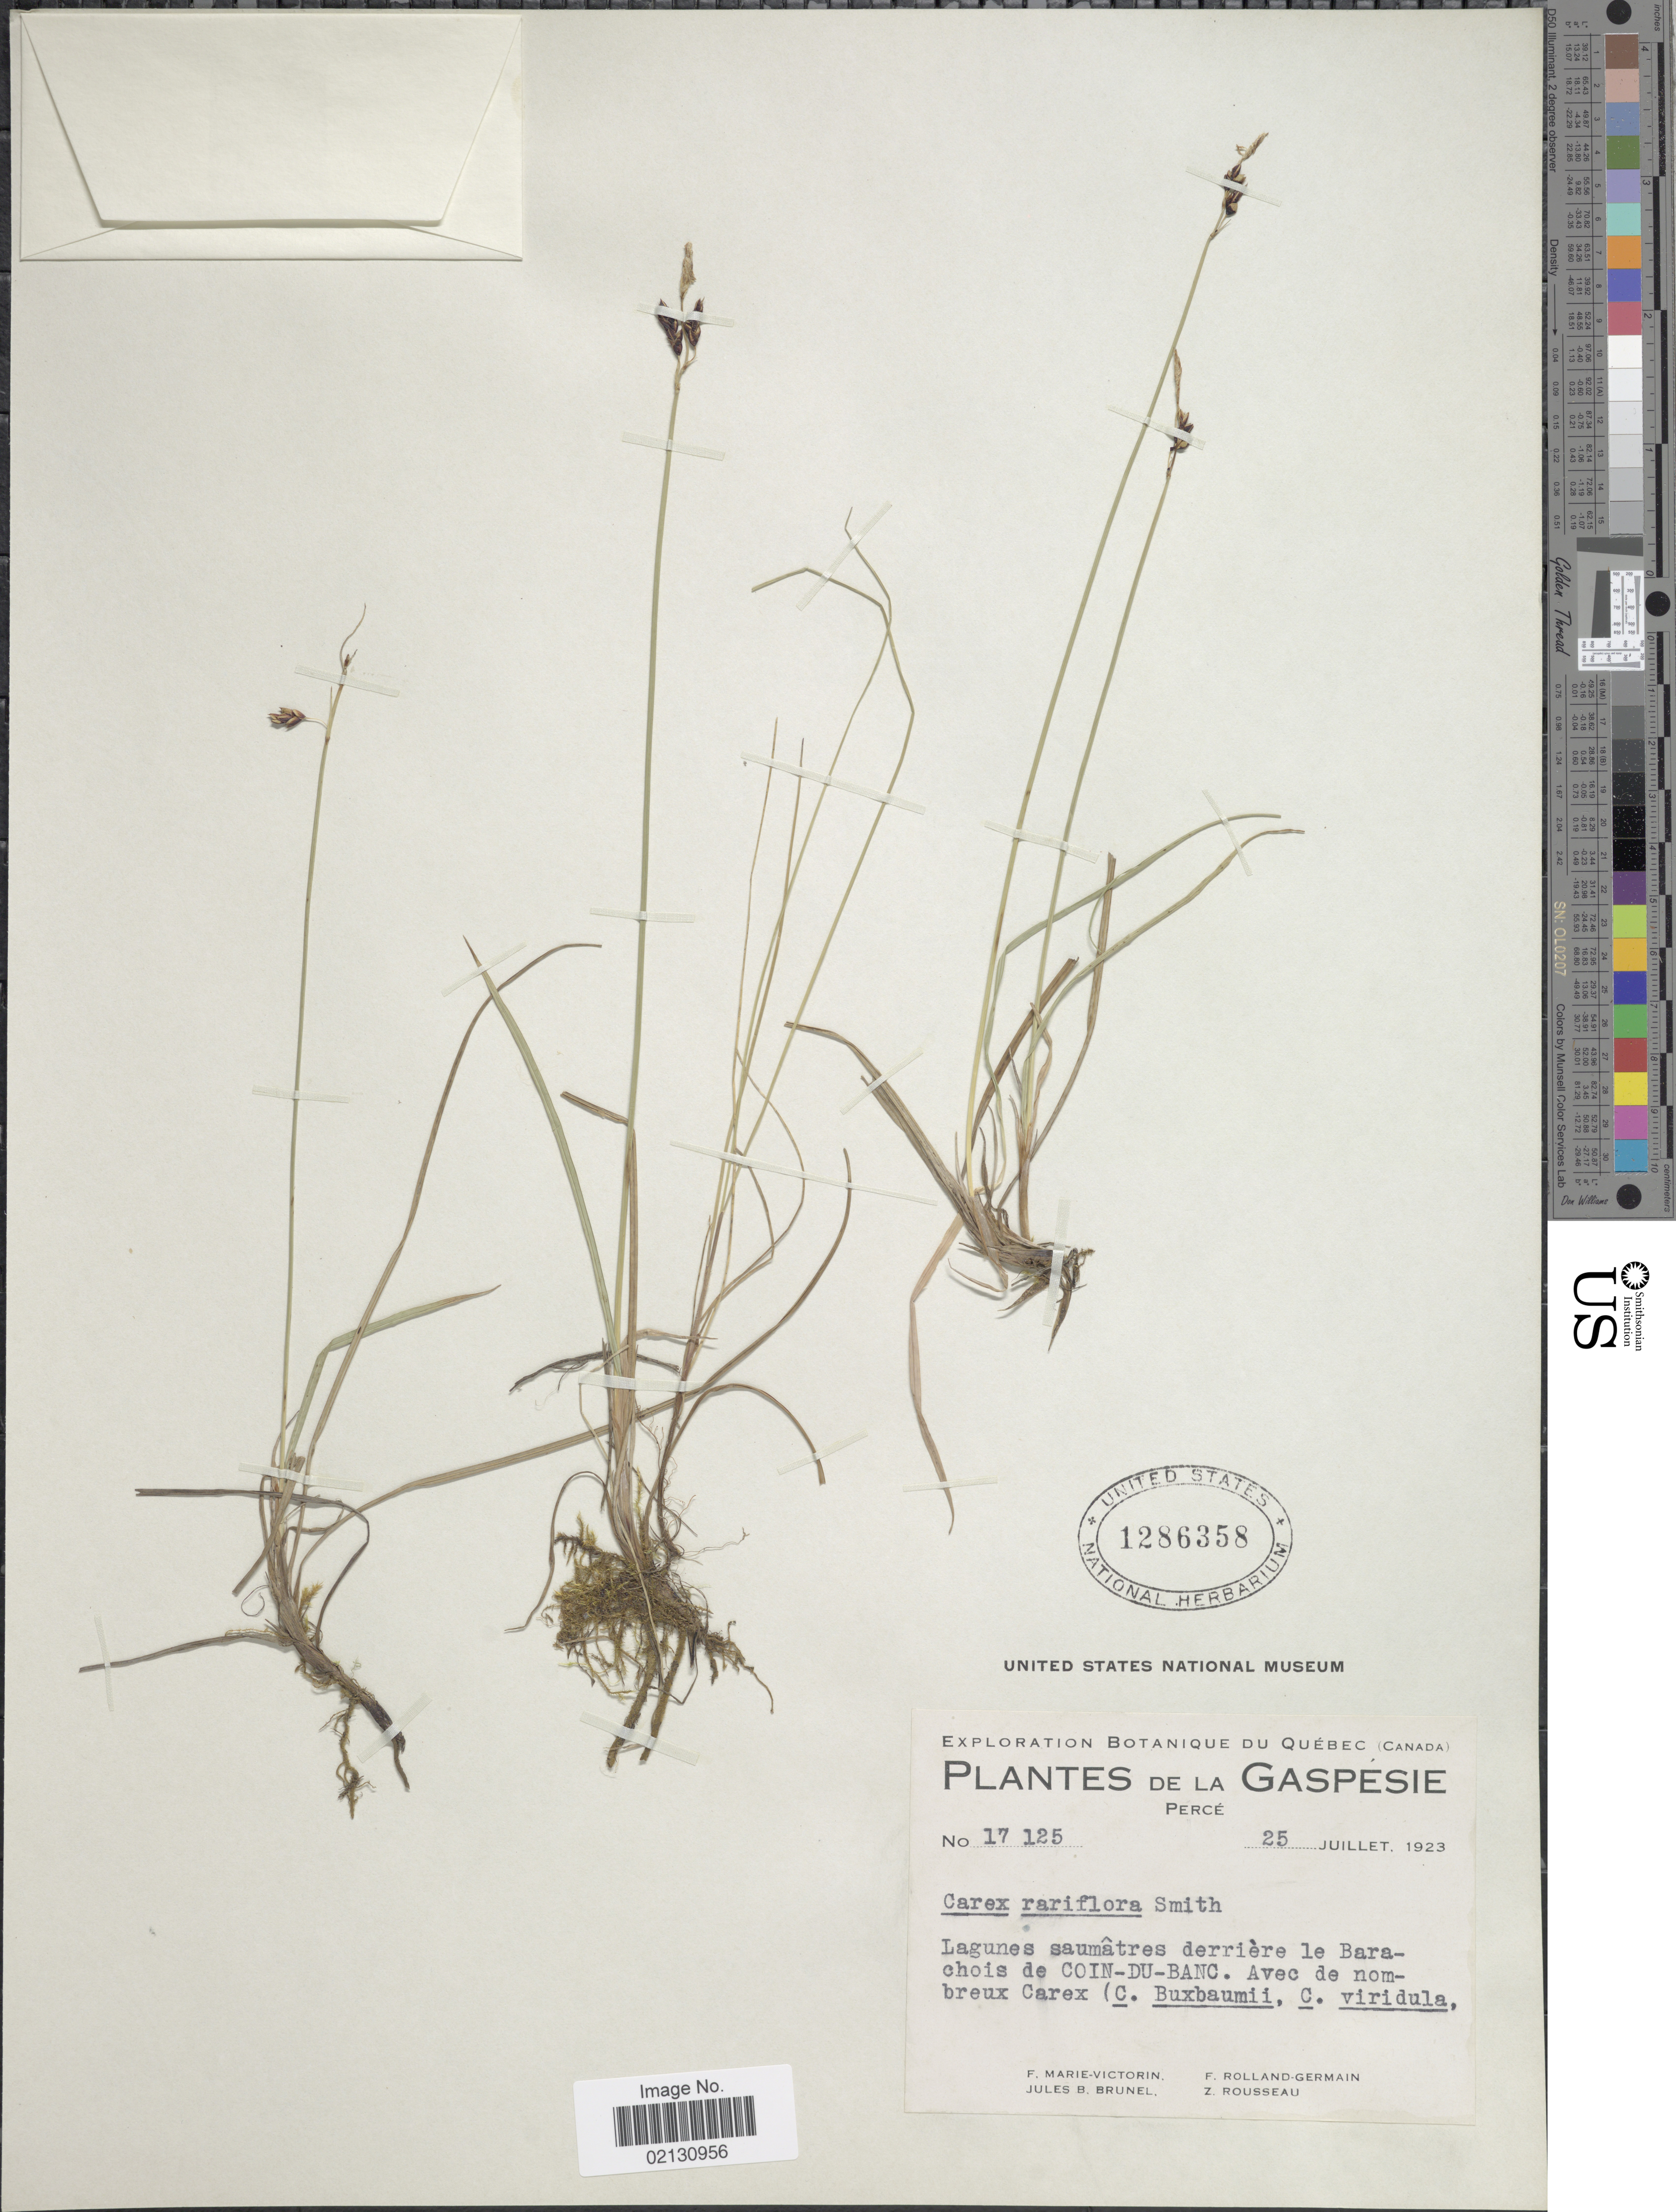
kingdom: Plantae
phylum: Tracheophyta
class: Liliopsida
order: Poales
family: Cyperaceae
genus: Carex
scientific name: Carex rariflora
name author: (Wahlenb.) Sm.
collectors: F. Marie-Victorin, J. Brunel, Rolland-Germain & Z. Rousseau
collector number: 17125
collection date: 1923-07-25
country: Canada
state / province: Quebec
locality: Barachois de Coin-Du-Banc. La Gaspésie Percé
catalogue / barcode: US 1286358